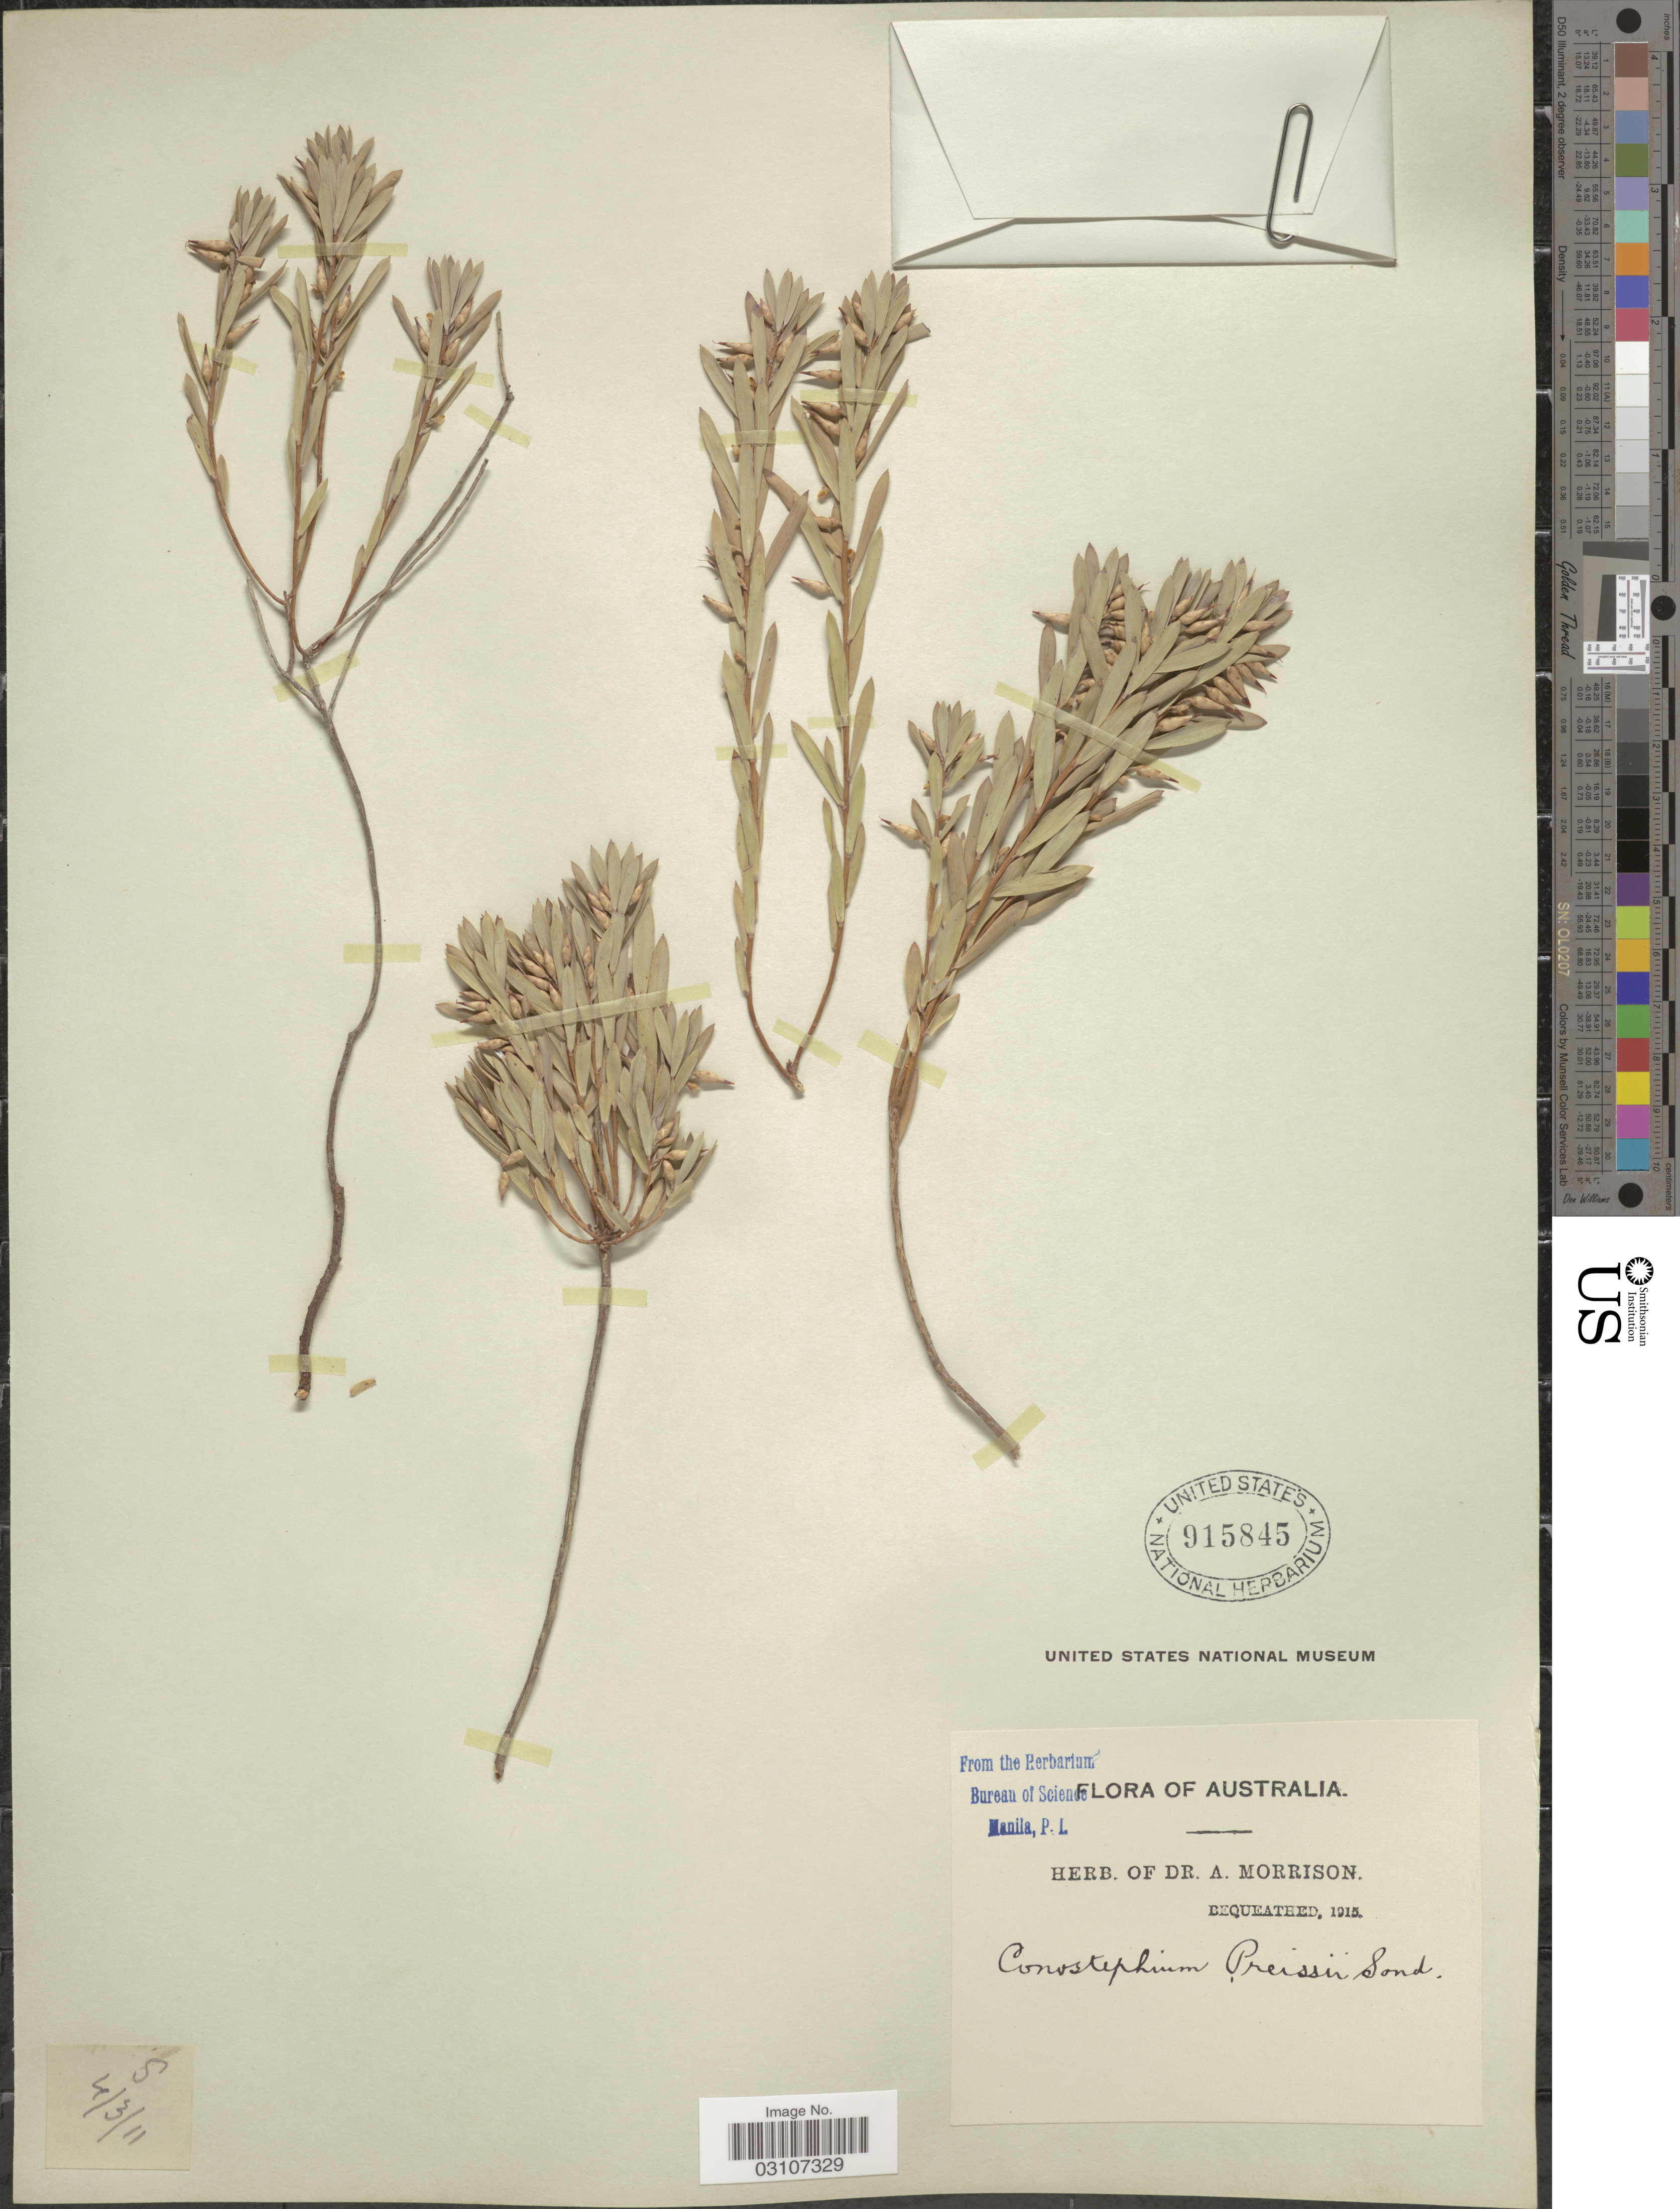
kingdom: Plantae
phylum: Tracheophyta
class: Magnoliopsida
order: Ericales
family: Ericaceae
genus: Conostephium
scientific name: Conostephium preisii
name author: Sond.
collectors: ex herb. Dr. A. Morrison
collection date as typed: Transcribed d/m/y: 4/3/11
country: Australia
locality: S.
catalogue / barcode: US 915845